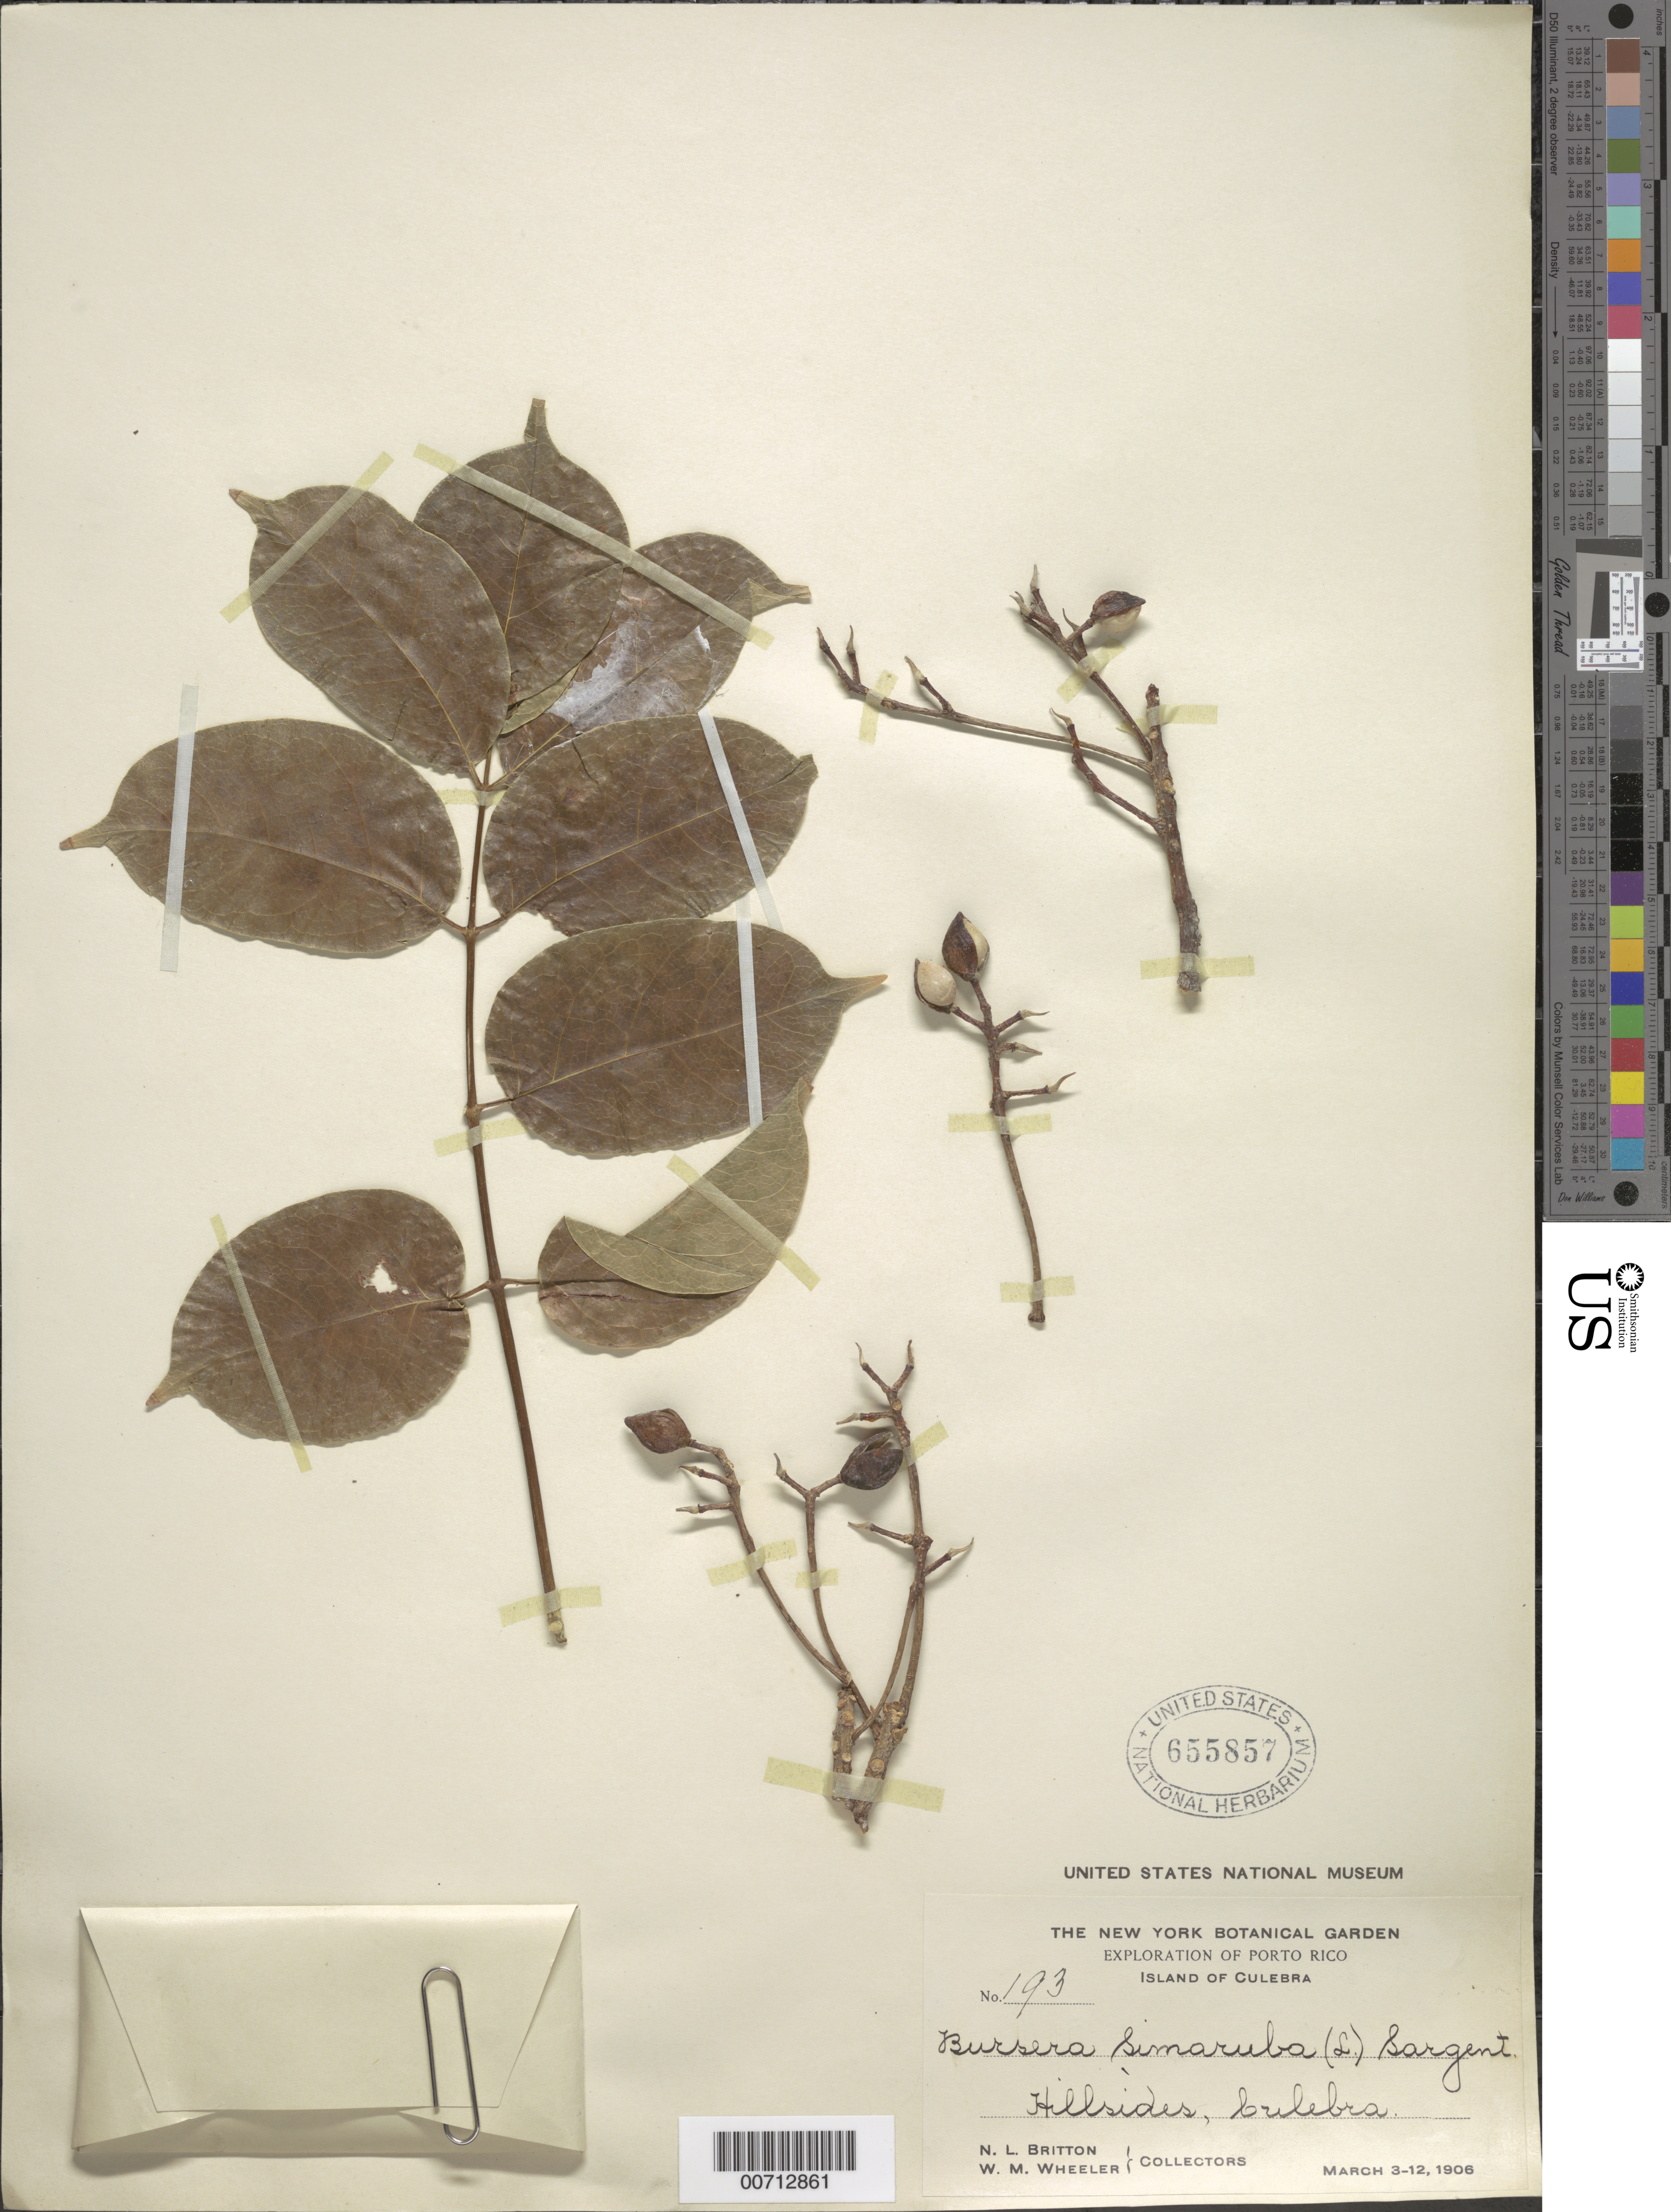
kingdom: Plantae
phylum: Tracheophyta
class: Magnoliopsida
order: Sapindales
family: Burseraceae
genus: Bursera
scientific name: Bursera simaruba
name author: (L.) Sarg.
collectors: N. Britton & W. Wheeler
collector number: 193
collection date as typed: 03 Mar 1906 to 12 Mar 1906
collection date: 1906-03-03/1906-03-12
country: Puerto Rico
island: Culebra Island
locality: Culebra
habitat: Hillsides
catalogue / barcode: US 655857